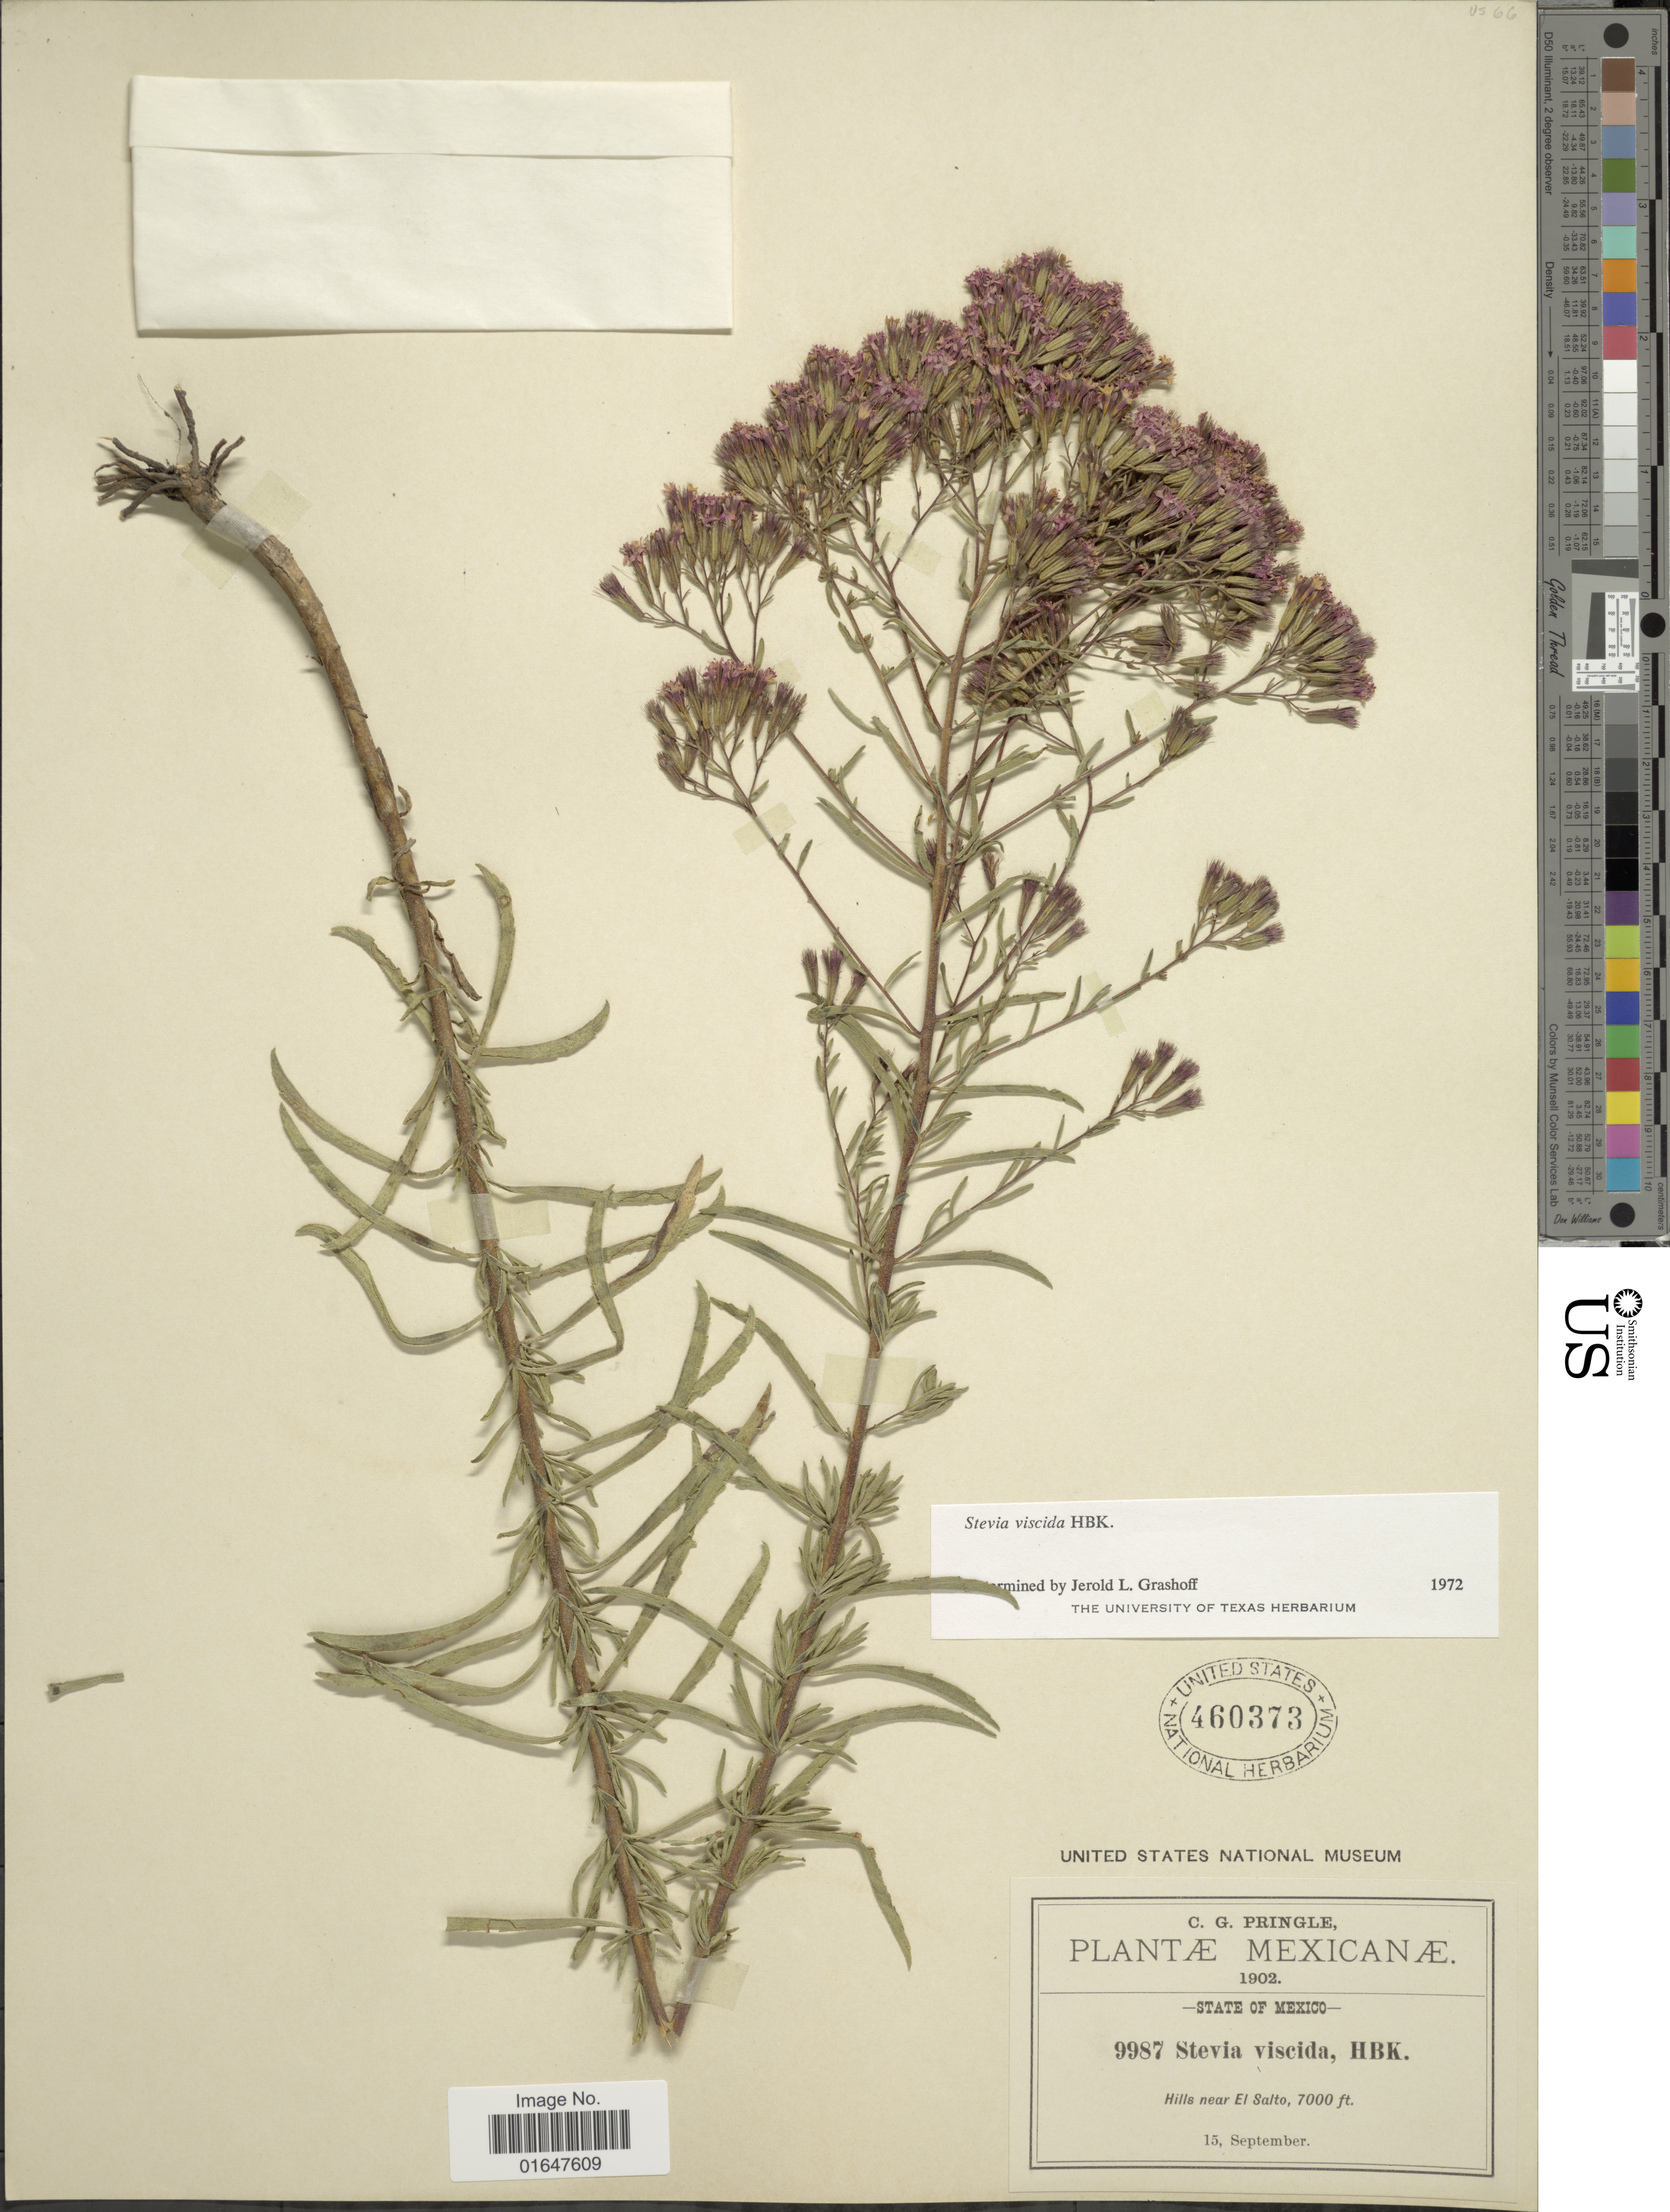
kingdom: Plantae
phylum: Tracheophyta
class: Magnoliopsida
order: Asterales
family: Asteraceae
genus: Stevia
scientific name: Stevia viscida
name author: Kunth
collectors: C. G. Pringle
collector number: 9987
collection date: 1902-09-15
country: Mexico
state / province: México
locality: Mexicanae, Hills near El Salto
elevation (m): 2134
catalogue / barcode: US 460373